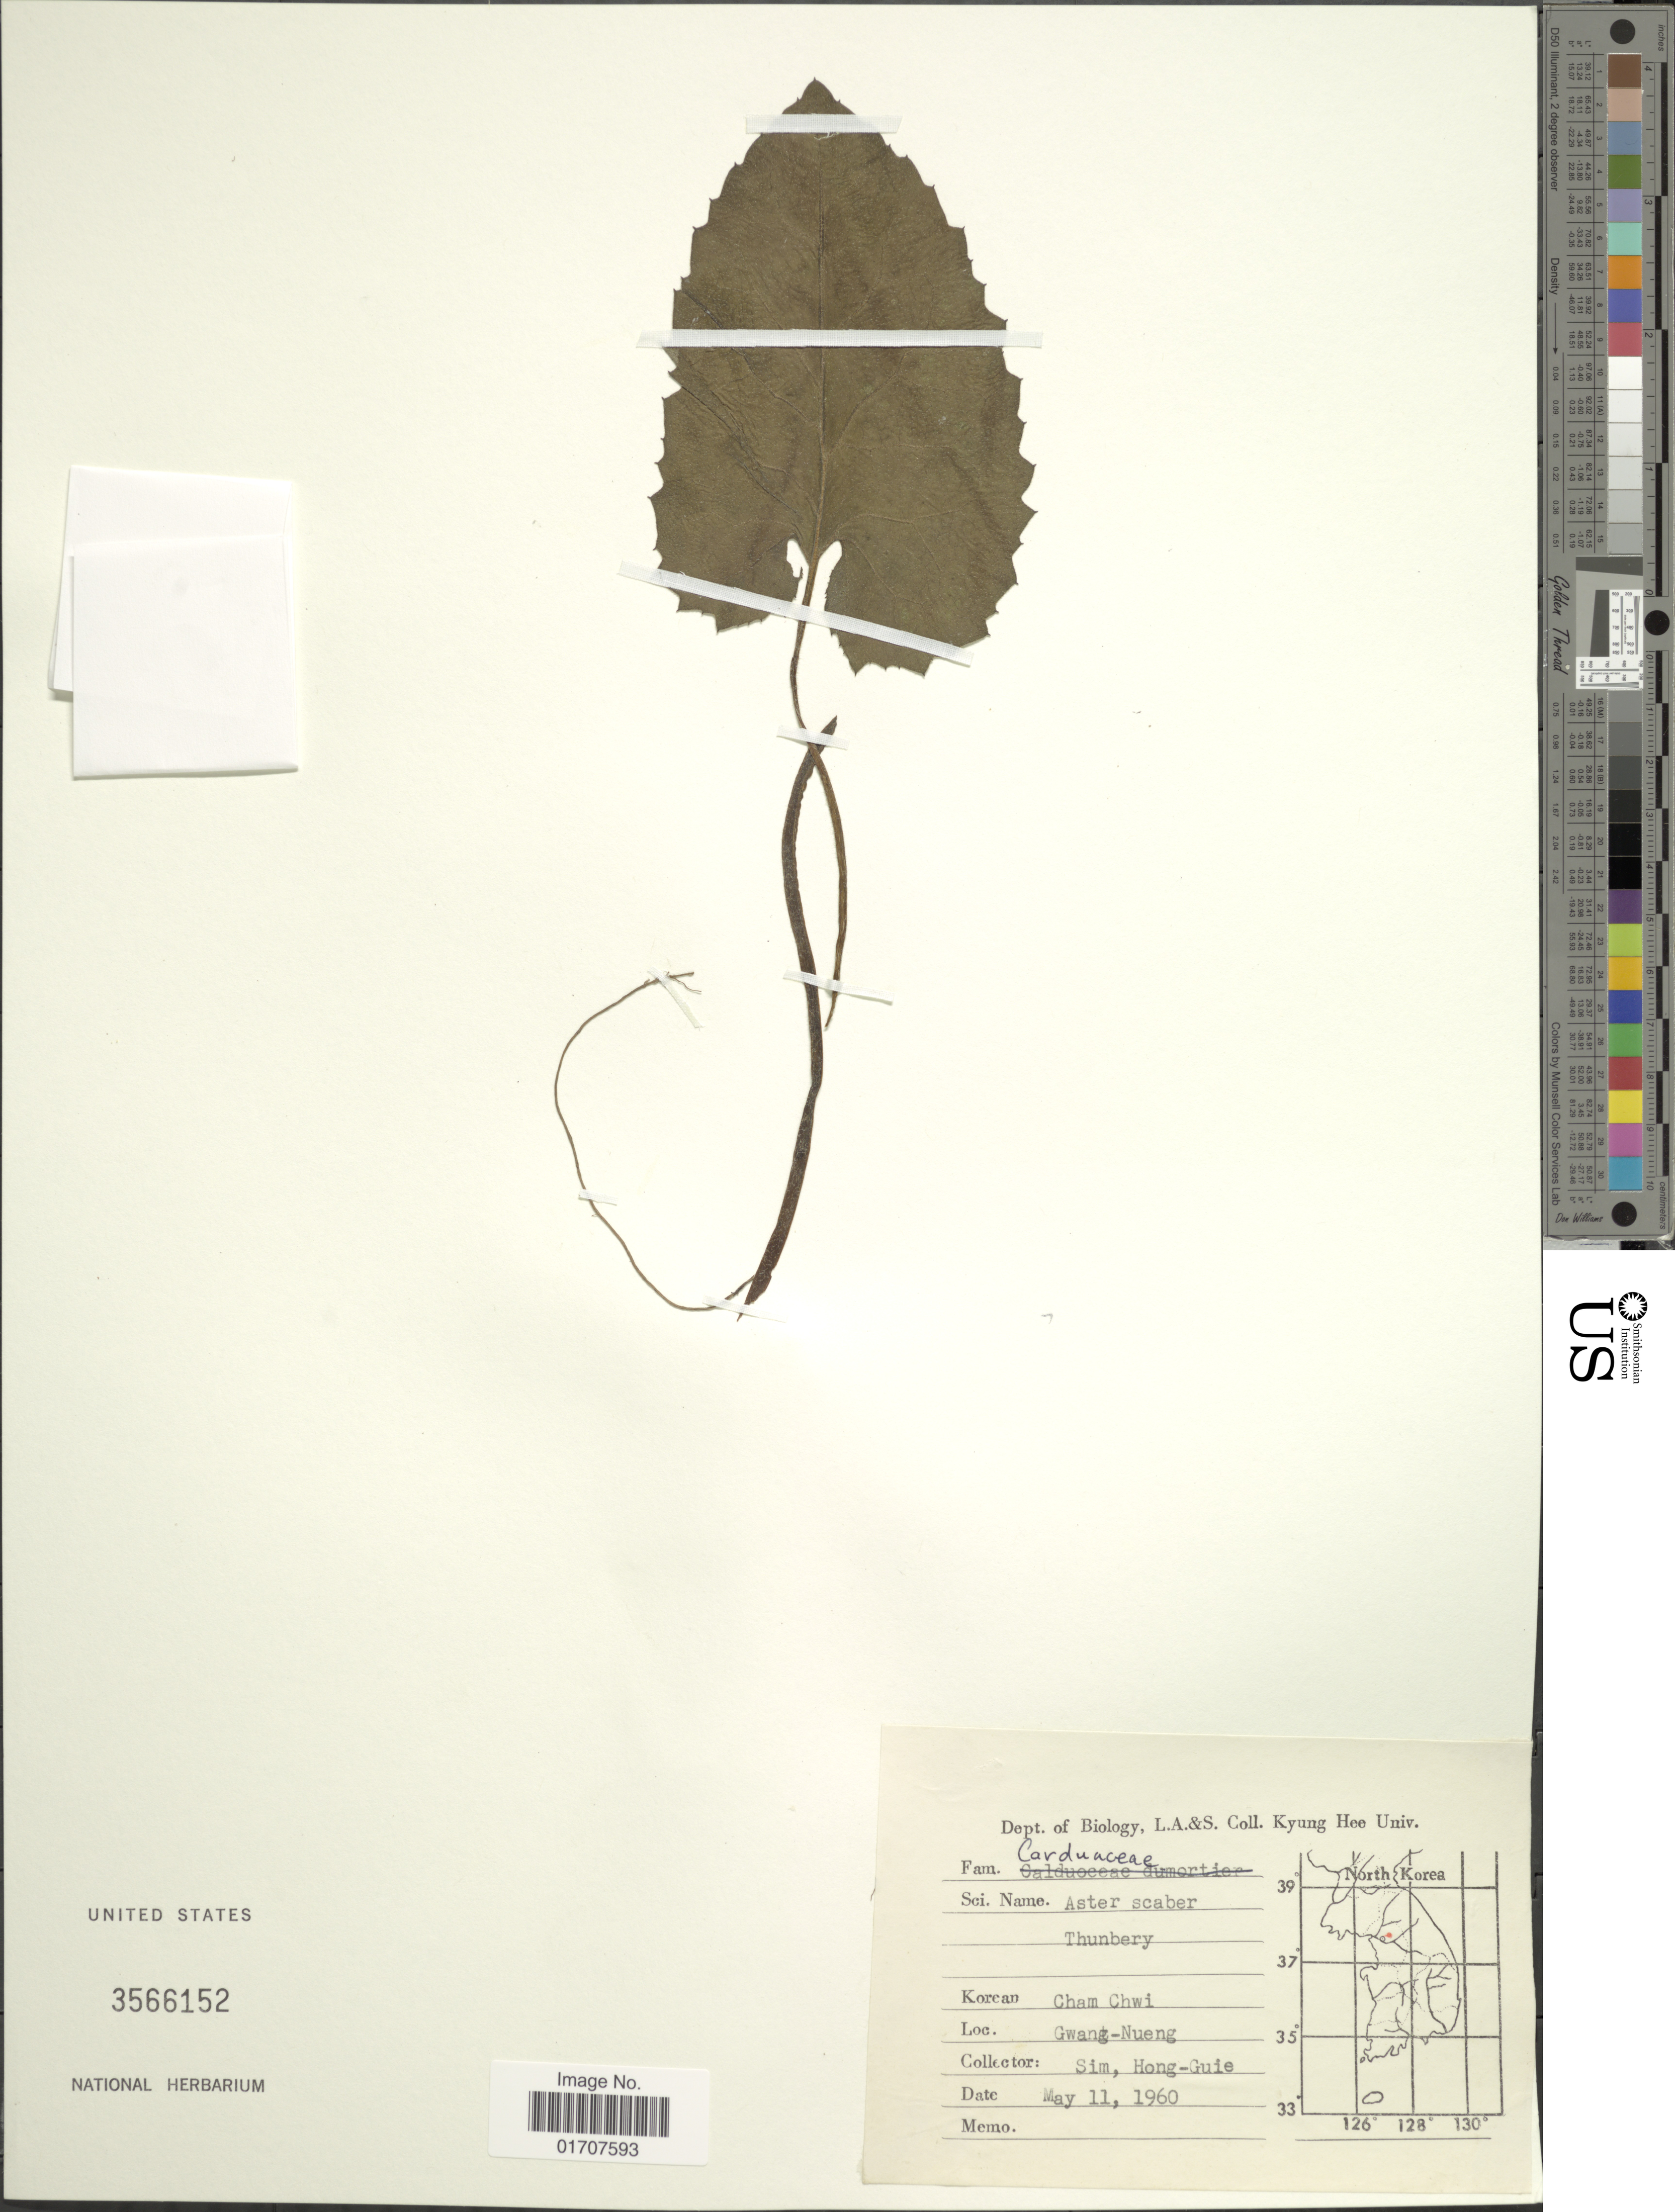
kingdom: Plantae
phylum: Tracheophyta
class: Magnoliopsida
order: Asterales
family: Asteraceae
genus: Doellingeria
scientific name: Doellingeria scaber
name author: (Thunb.) Nees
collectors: H. Sim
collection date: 1960-05-11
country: South Korea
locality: Gwang-Nueng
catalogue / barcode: US 3566152